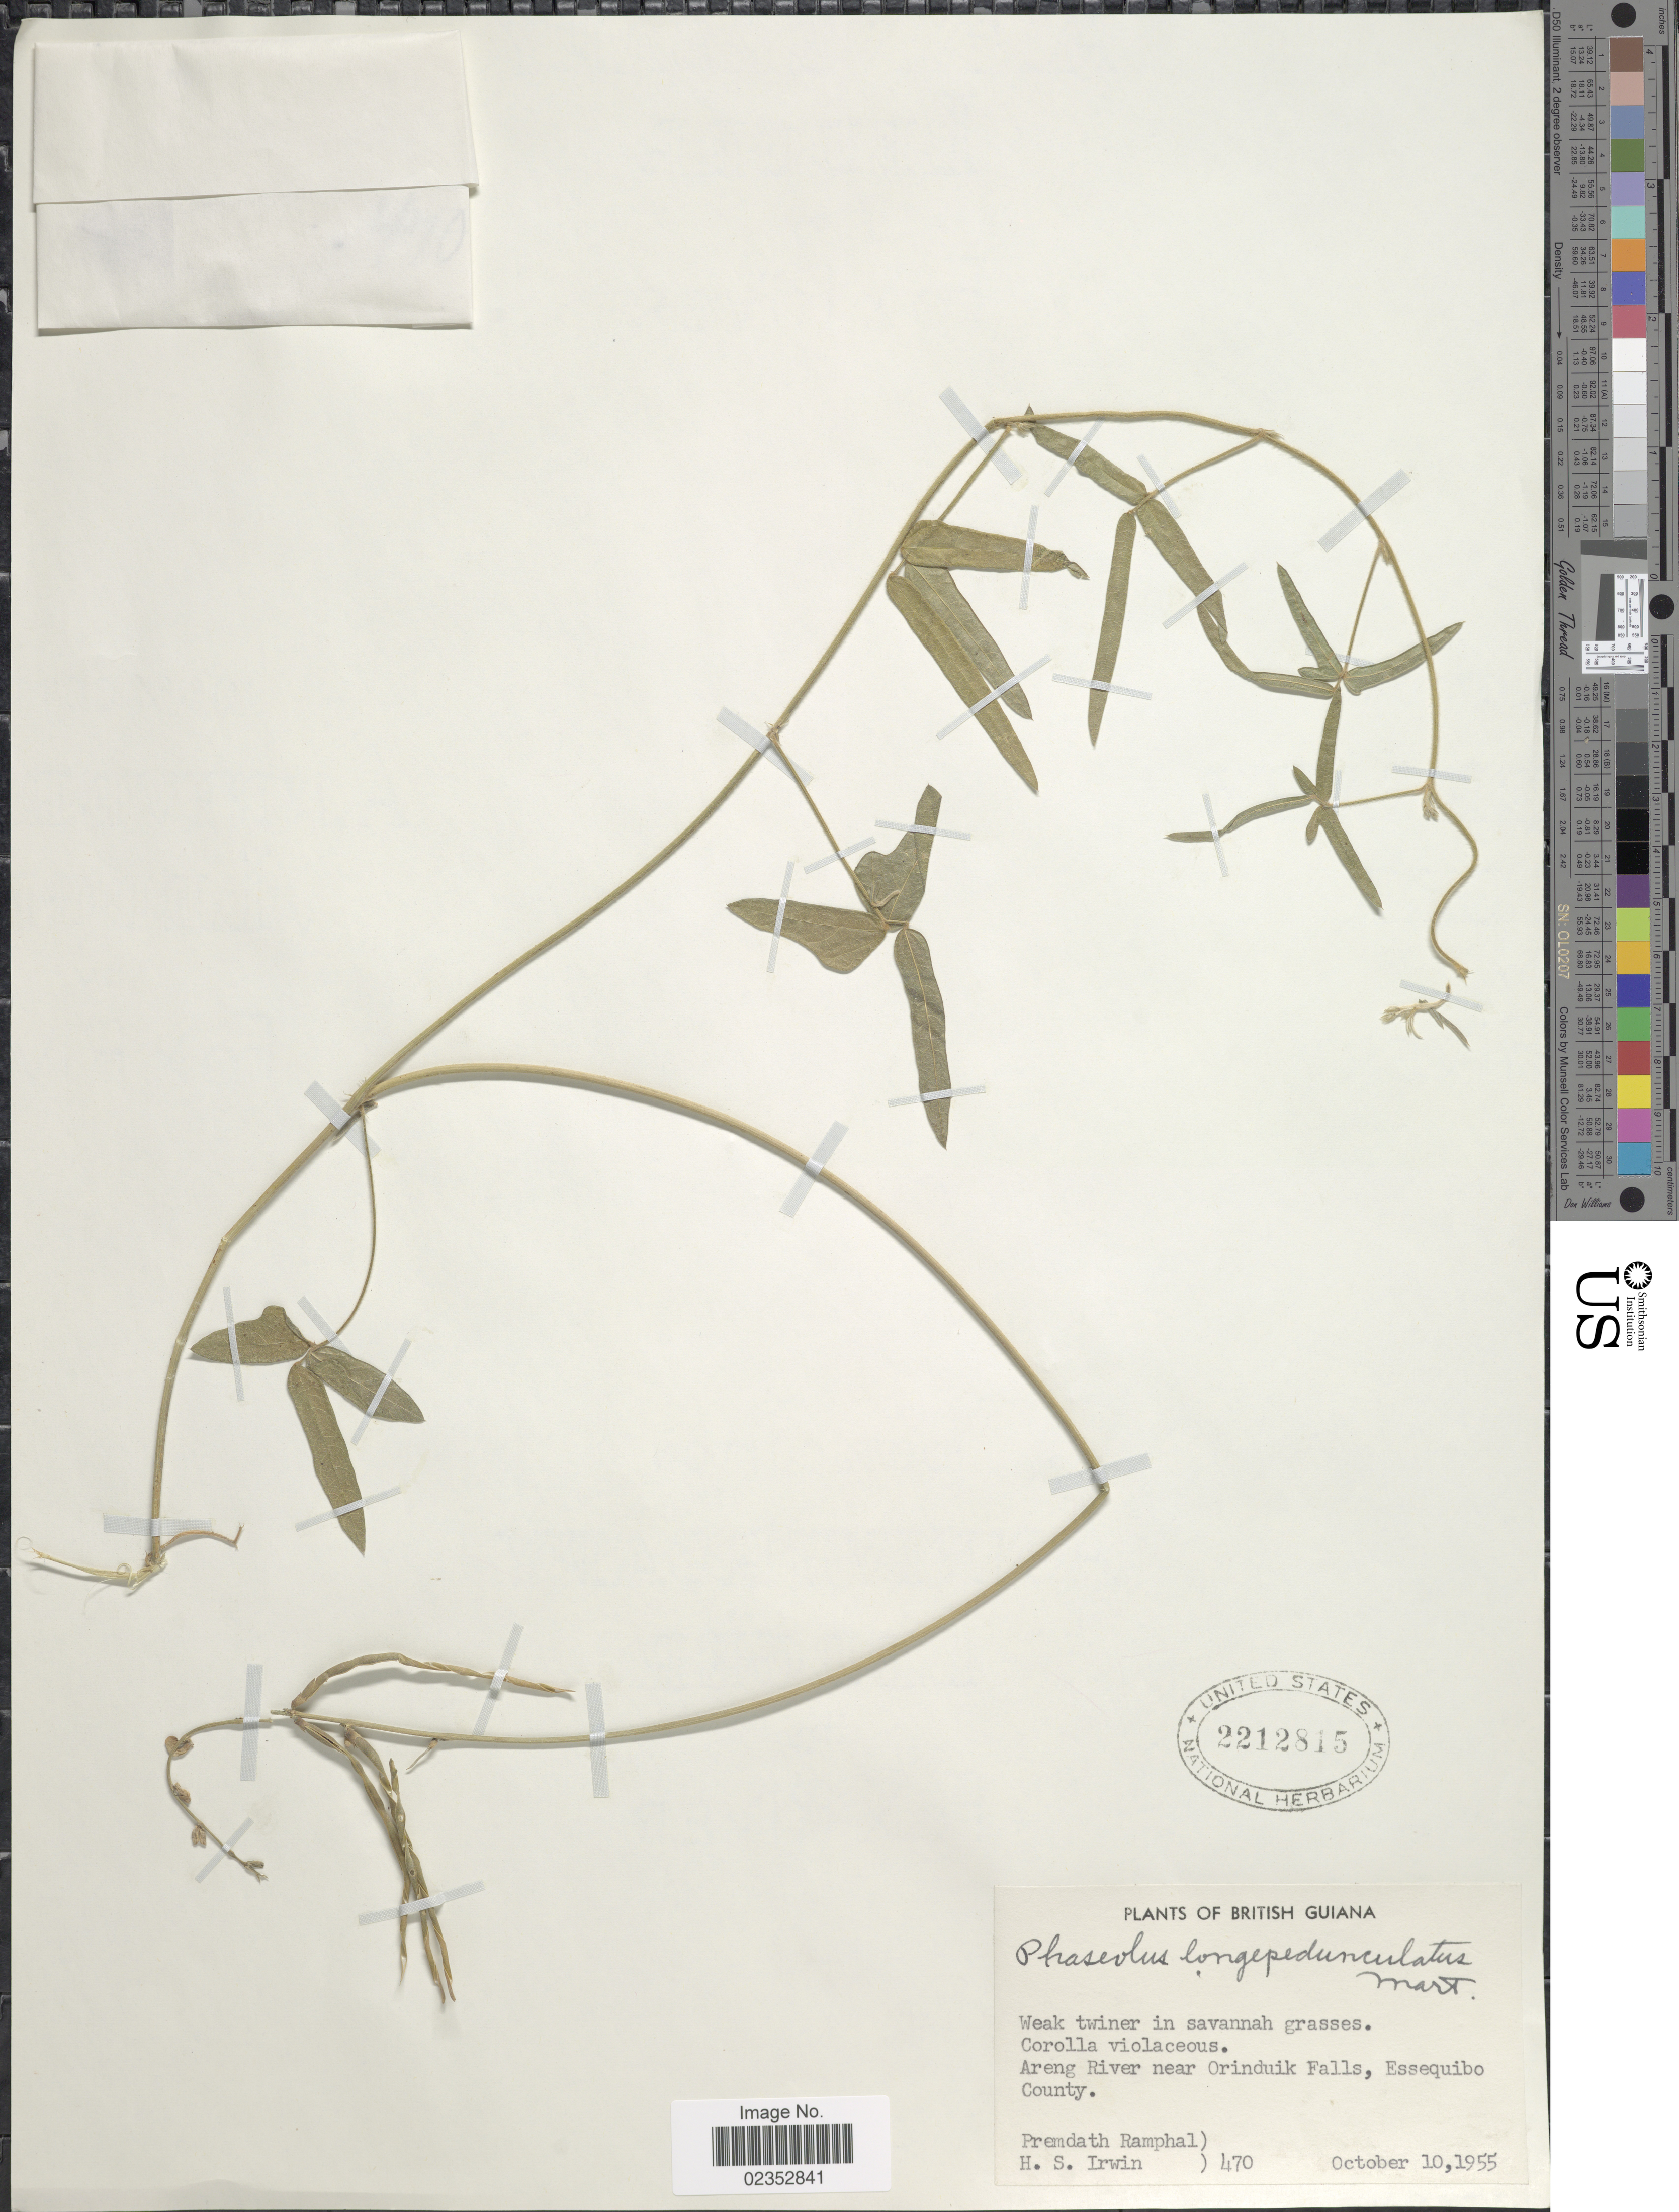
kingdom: Plantae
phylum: Tracheophyta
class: Magnoliopsida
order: Fabales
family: Fabaceae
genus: Macroptilium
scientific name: Macroptilium gracile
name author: (Poepp. ex Benth.) Urb.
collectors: P. Ramphal & H. Irwin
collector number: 470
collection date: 1955-10-10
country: Guyana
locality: Weak twiner in savannah grasses. Areng River near Orindui Falls, Essequibo County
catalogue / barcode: US 2212815